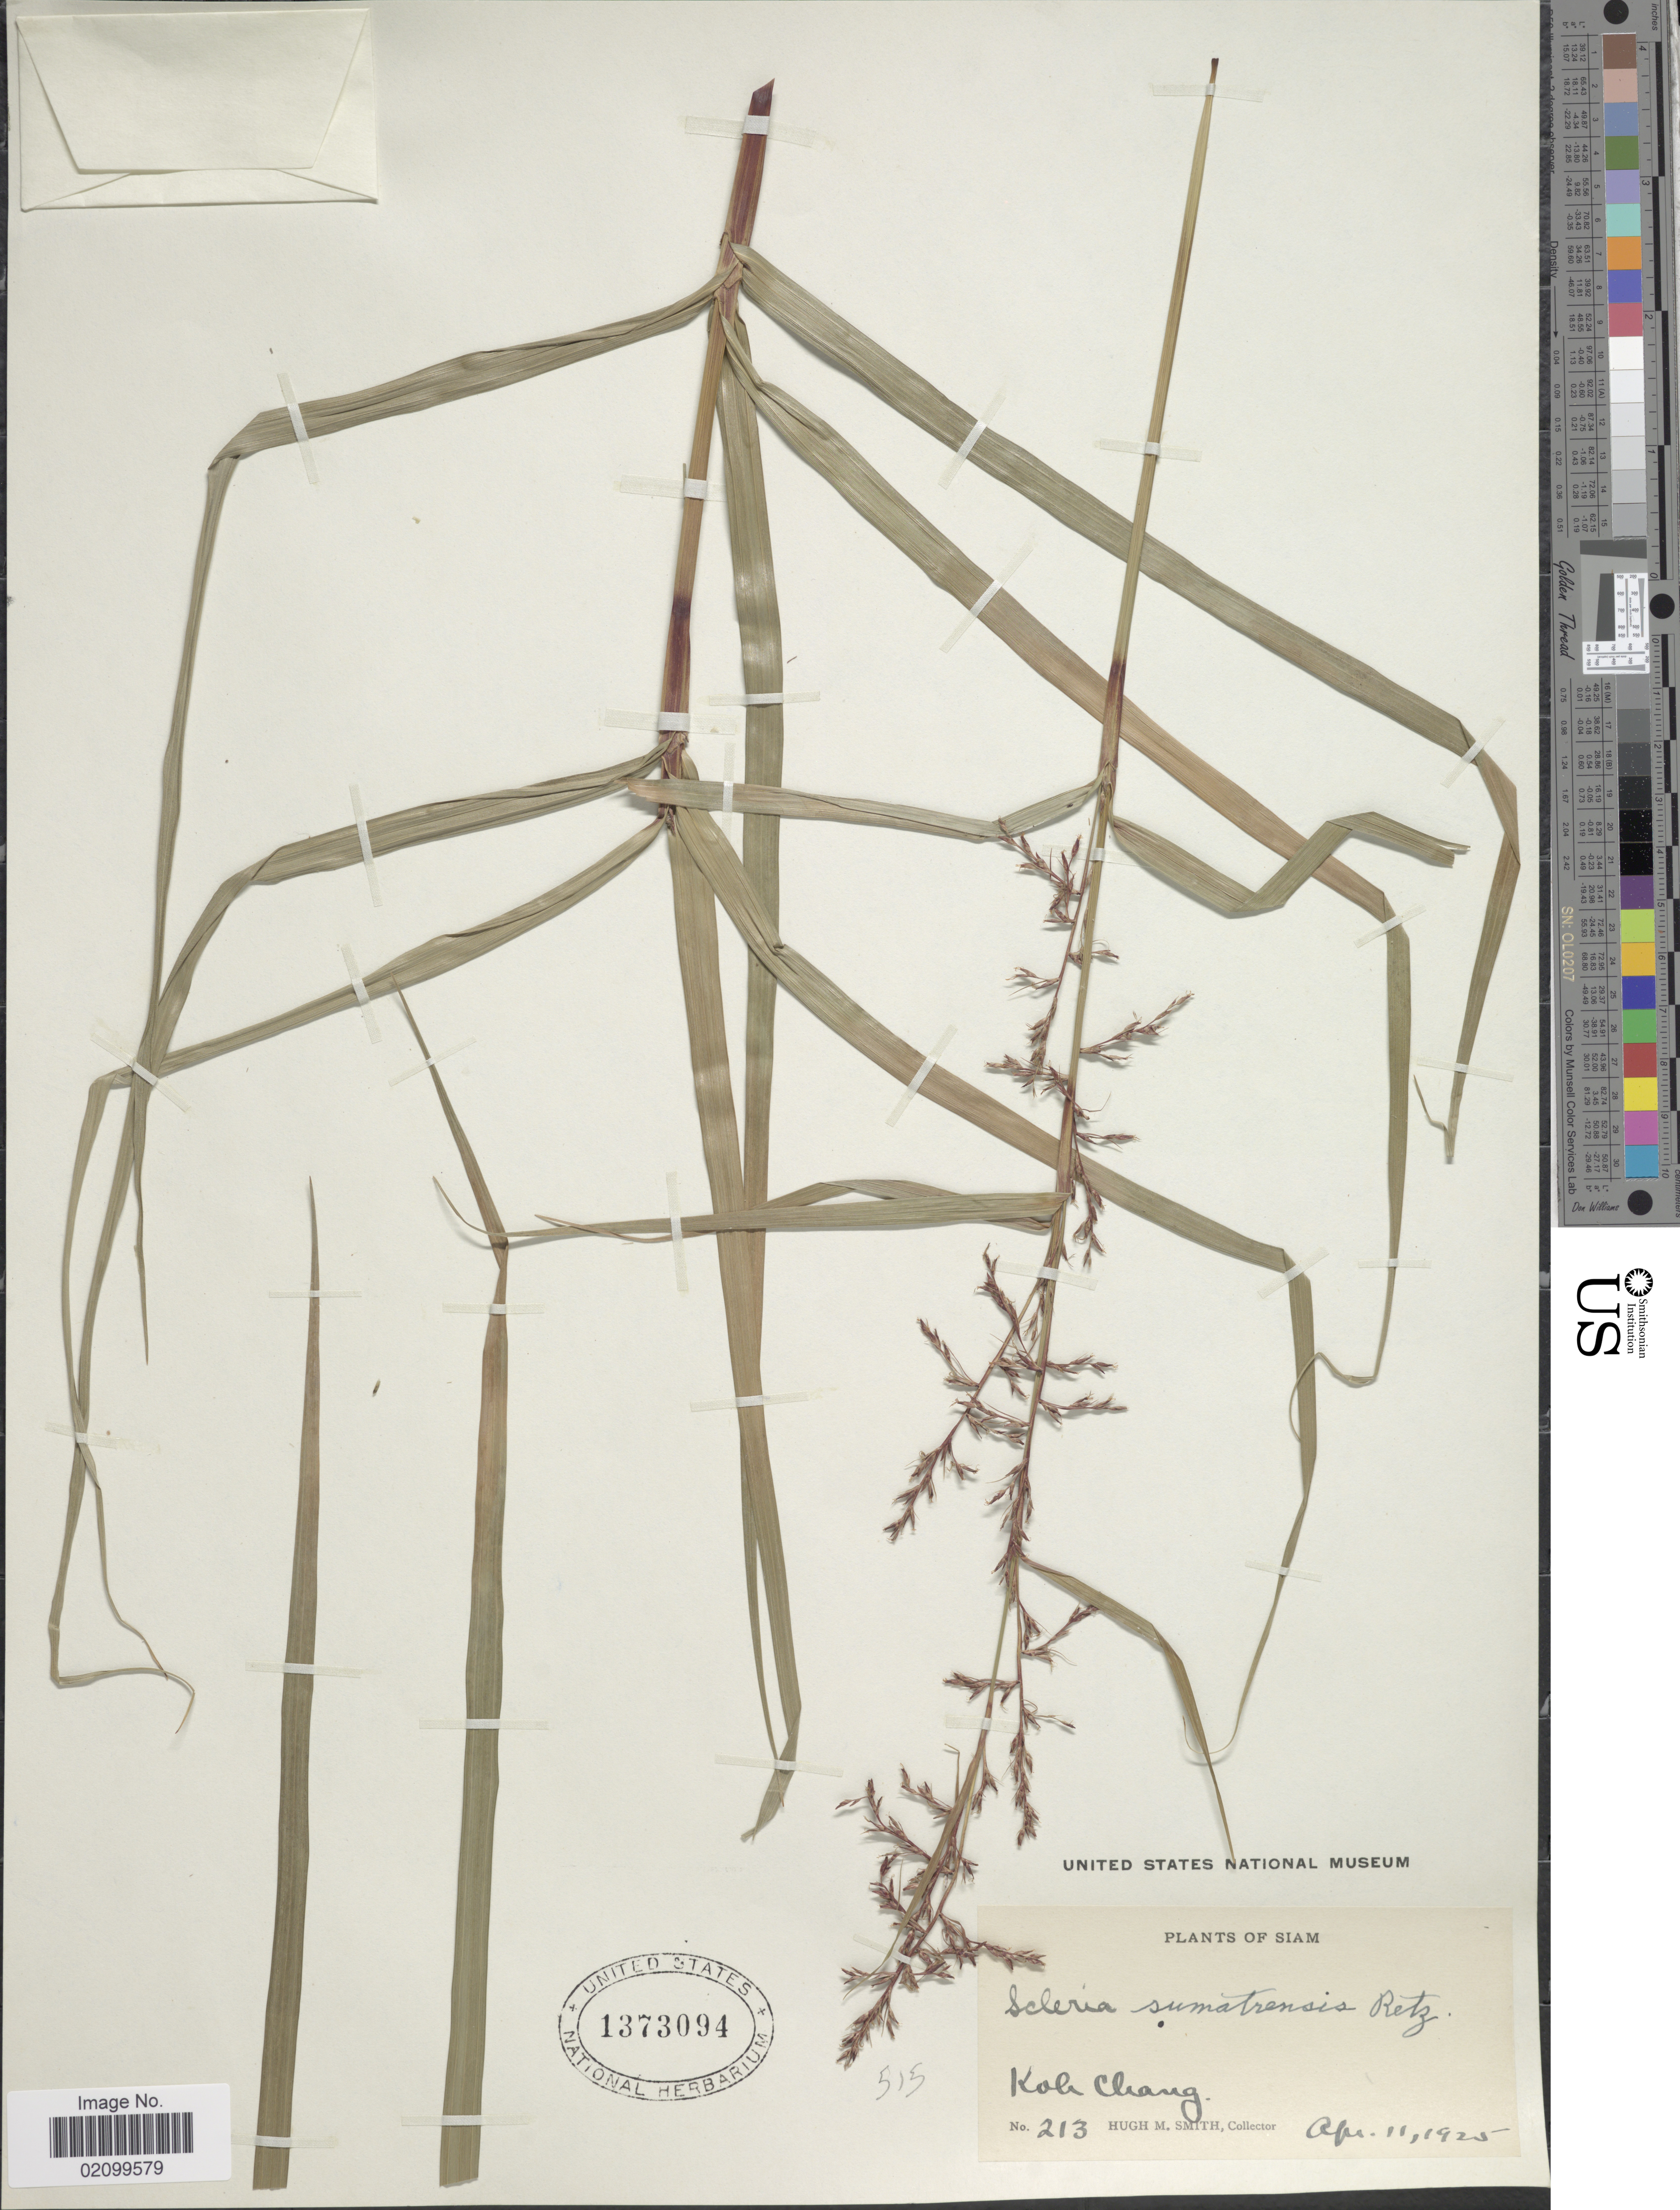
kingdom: Plantae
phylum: Tracheophyta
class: Liliopsida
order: Poales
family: Cyperaceae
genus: Scleria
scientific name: Scleria sumatrensis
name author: Retz.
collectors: H. M. Smith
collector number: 213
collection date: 1925-04-11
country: Thailand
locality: Siam, Koh Chang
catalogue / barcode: US 1373094